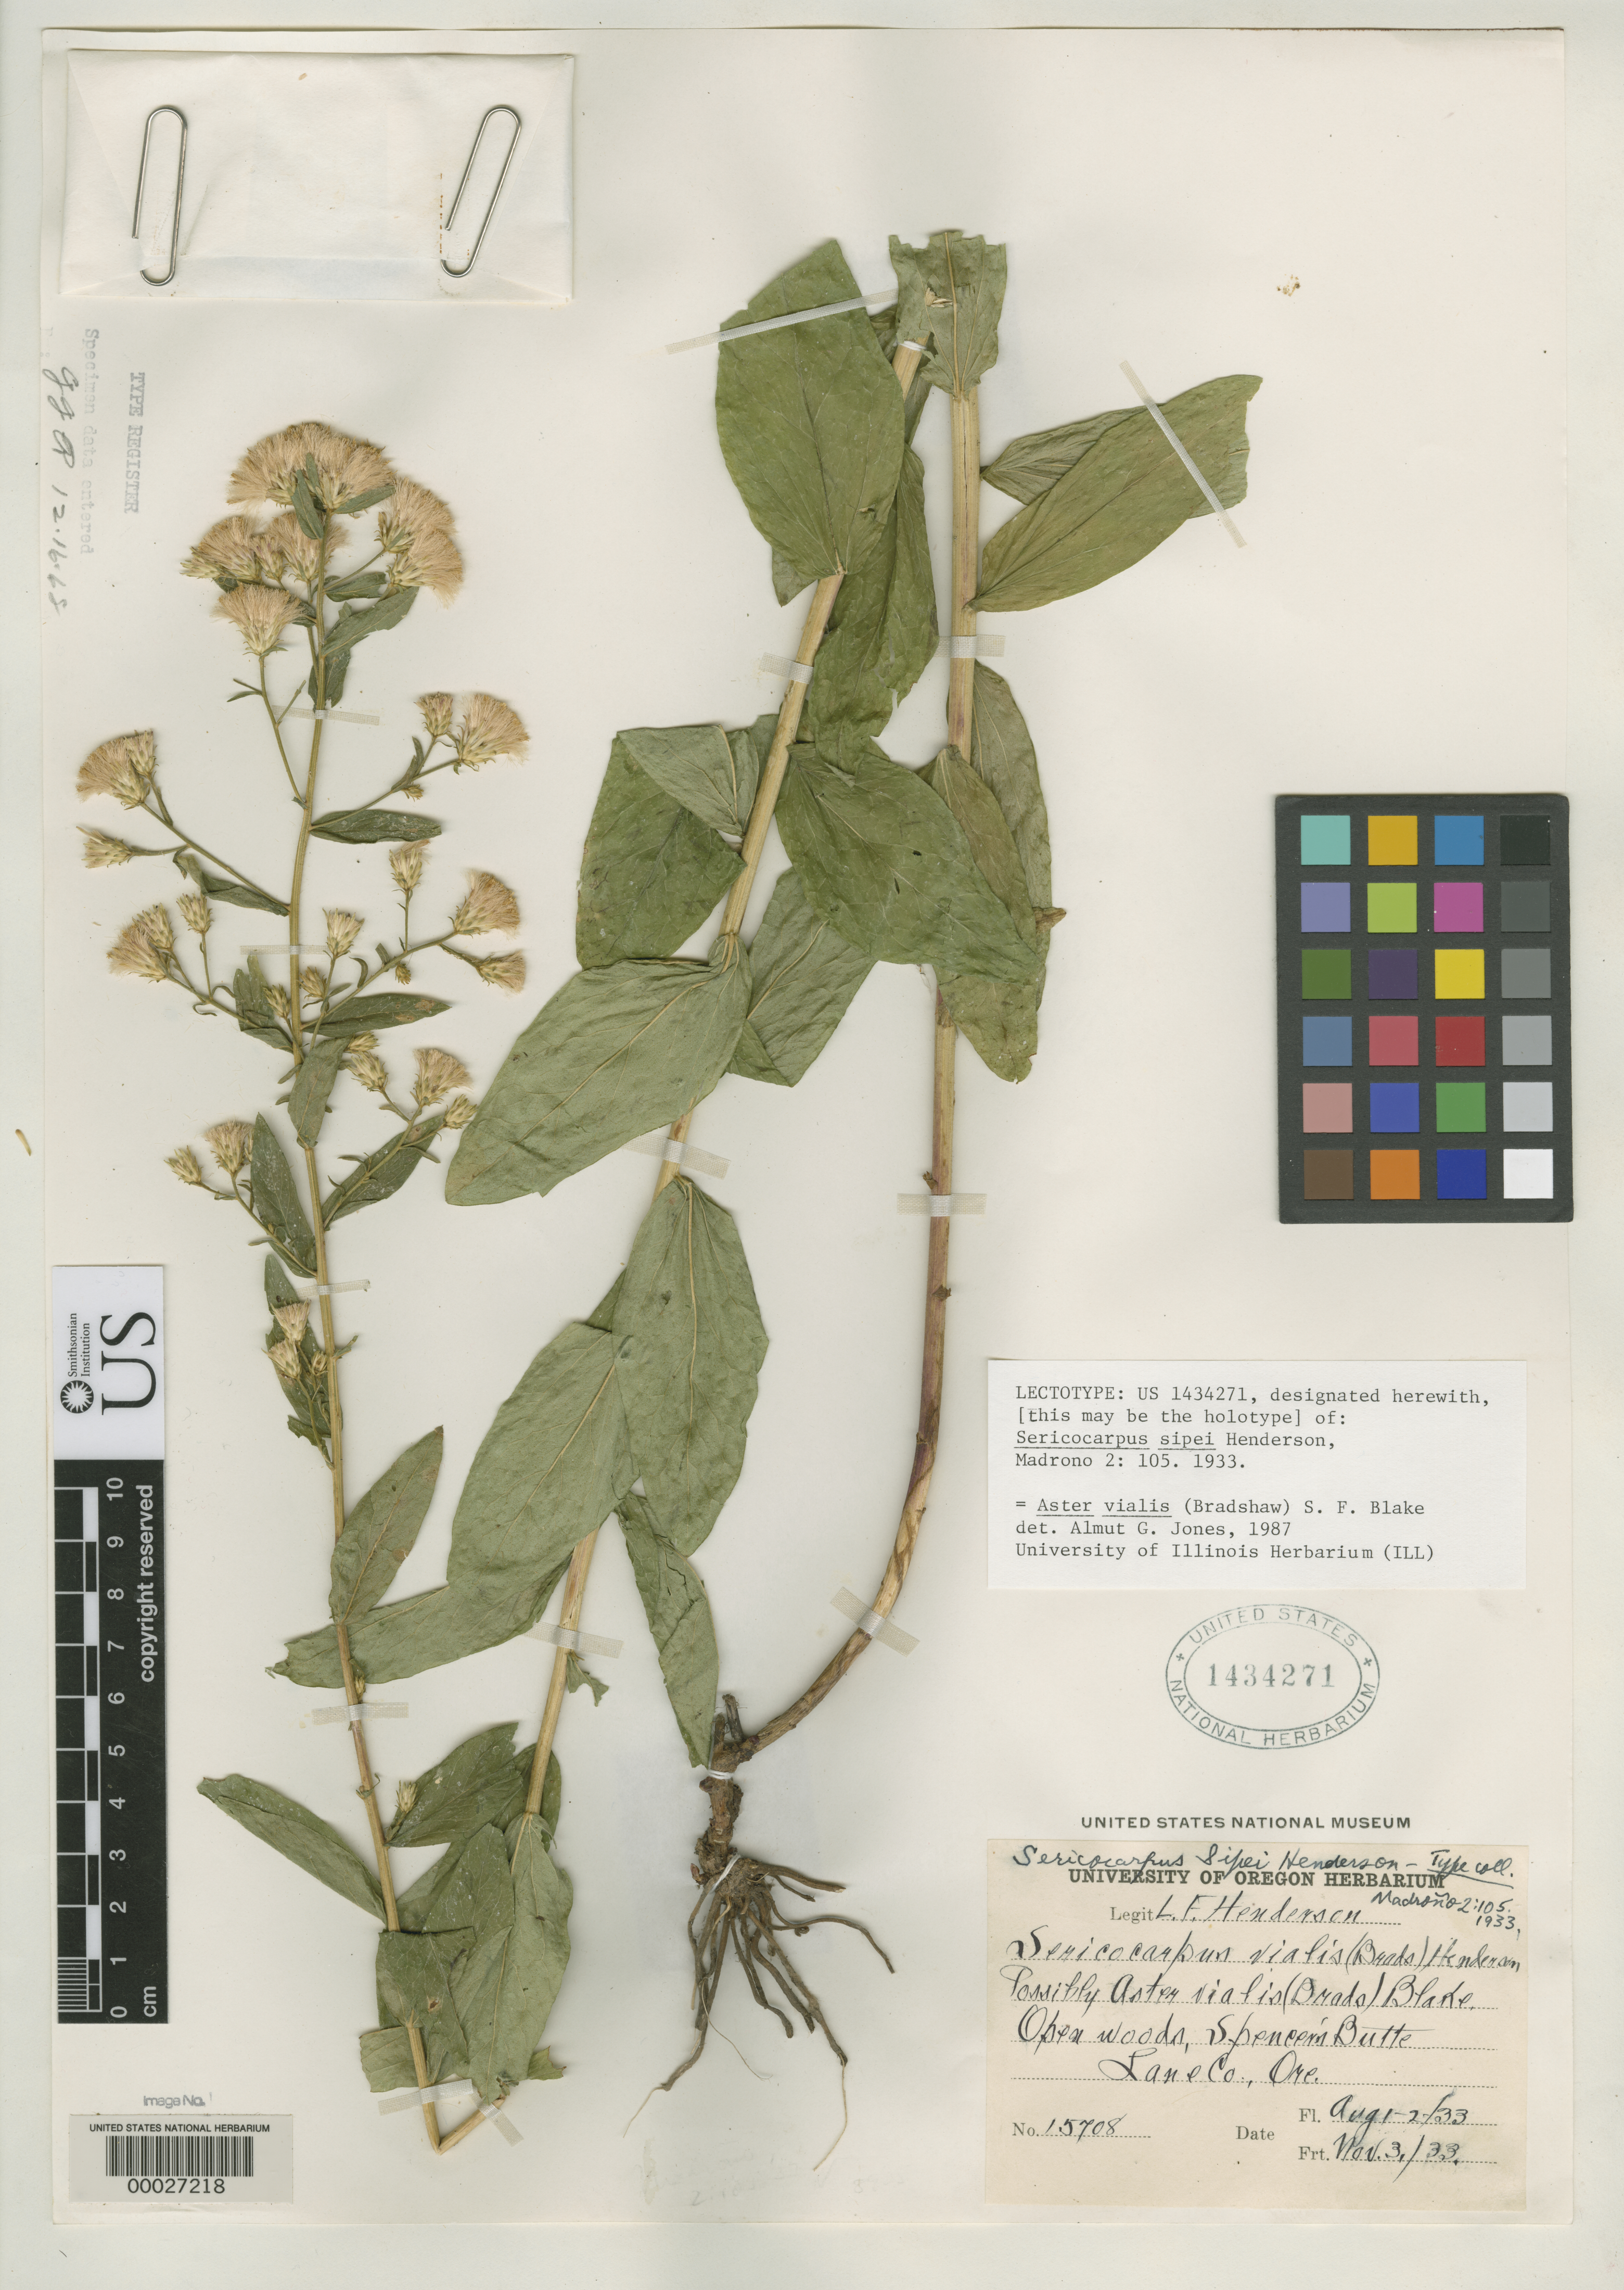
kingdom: Plantae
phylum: Tracheophyta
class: Magnoliopsida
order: Asterales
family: Asteraceae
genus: Sericocarpus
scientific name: Sericocarpus sipei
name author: L.F. Hend.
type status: Type Material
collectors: L. F. Henderson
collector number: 15708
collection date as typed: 01 Aug 1933 to 02 Aug 1933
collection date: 1933-08-01/1933-08-02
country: United States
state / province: Oregon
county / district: Lane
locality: Spencers Butte.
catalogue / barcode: US 1434271